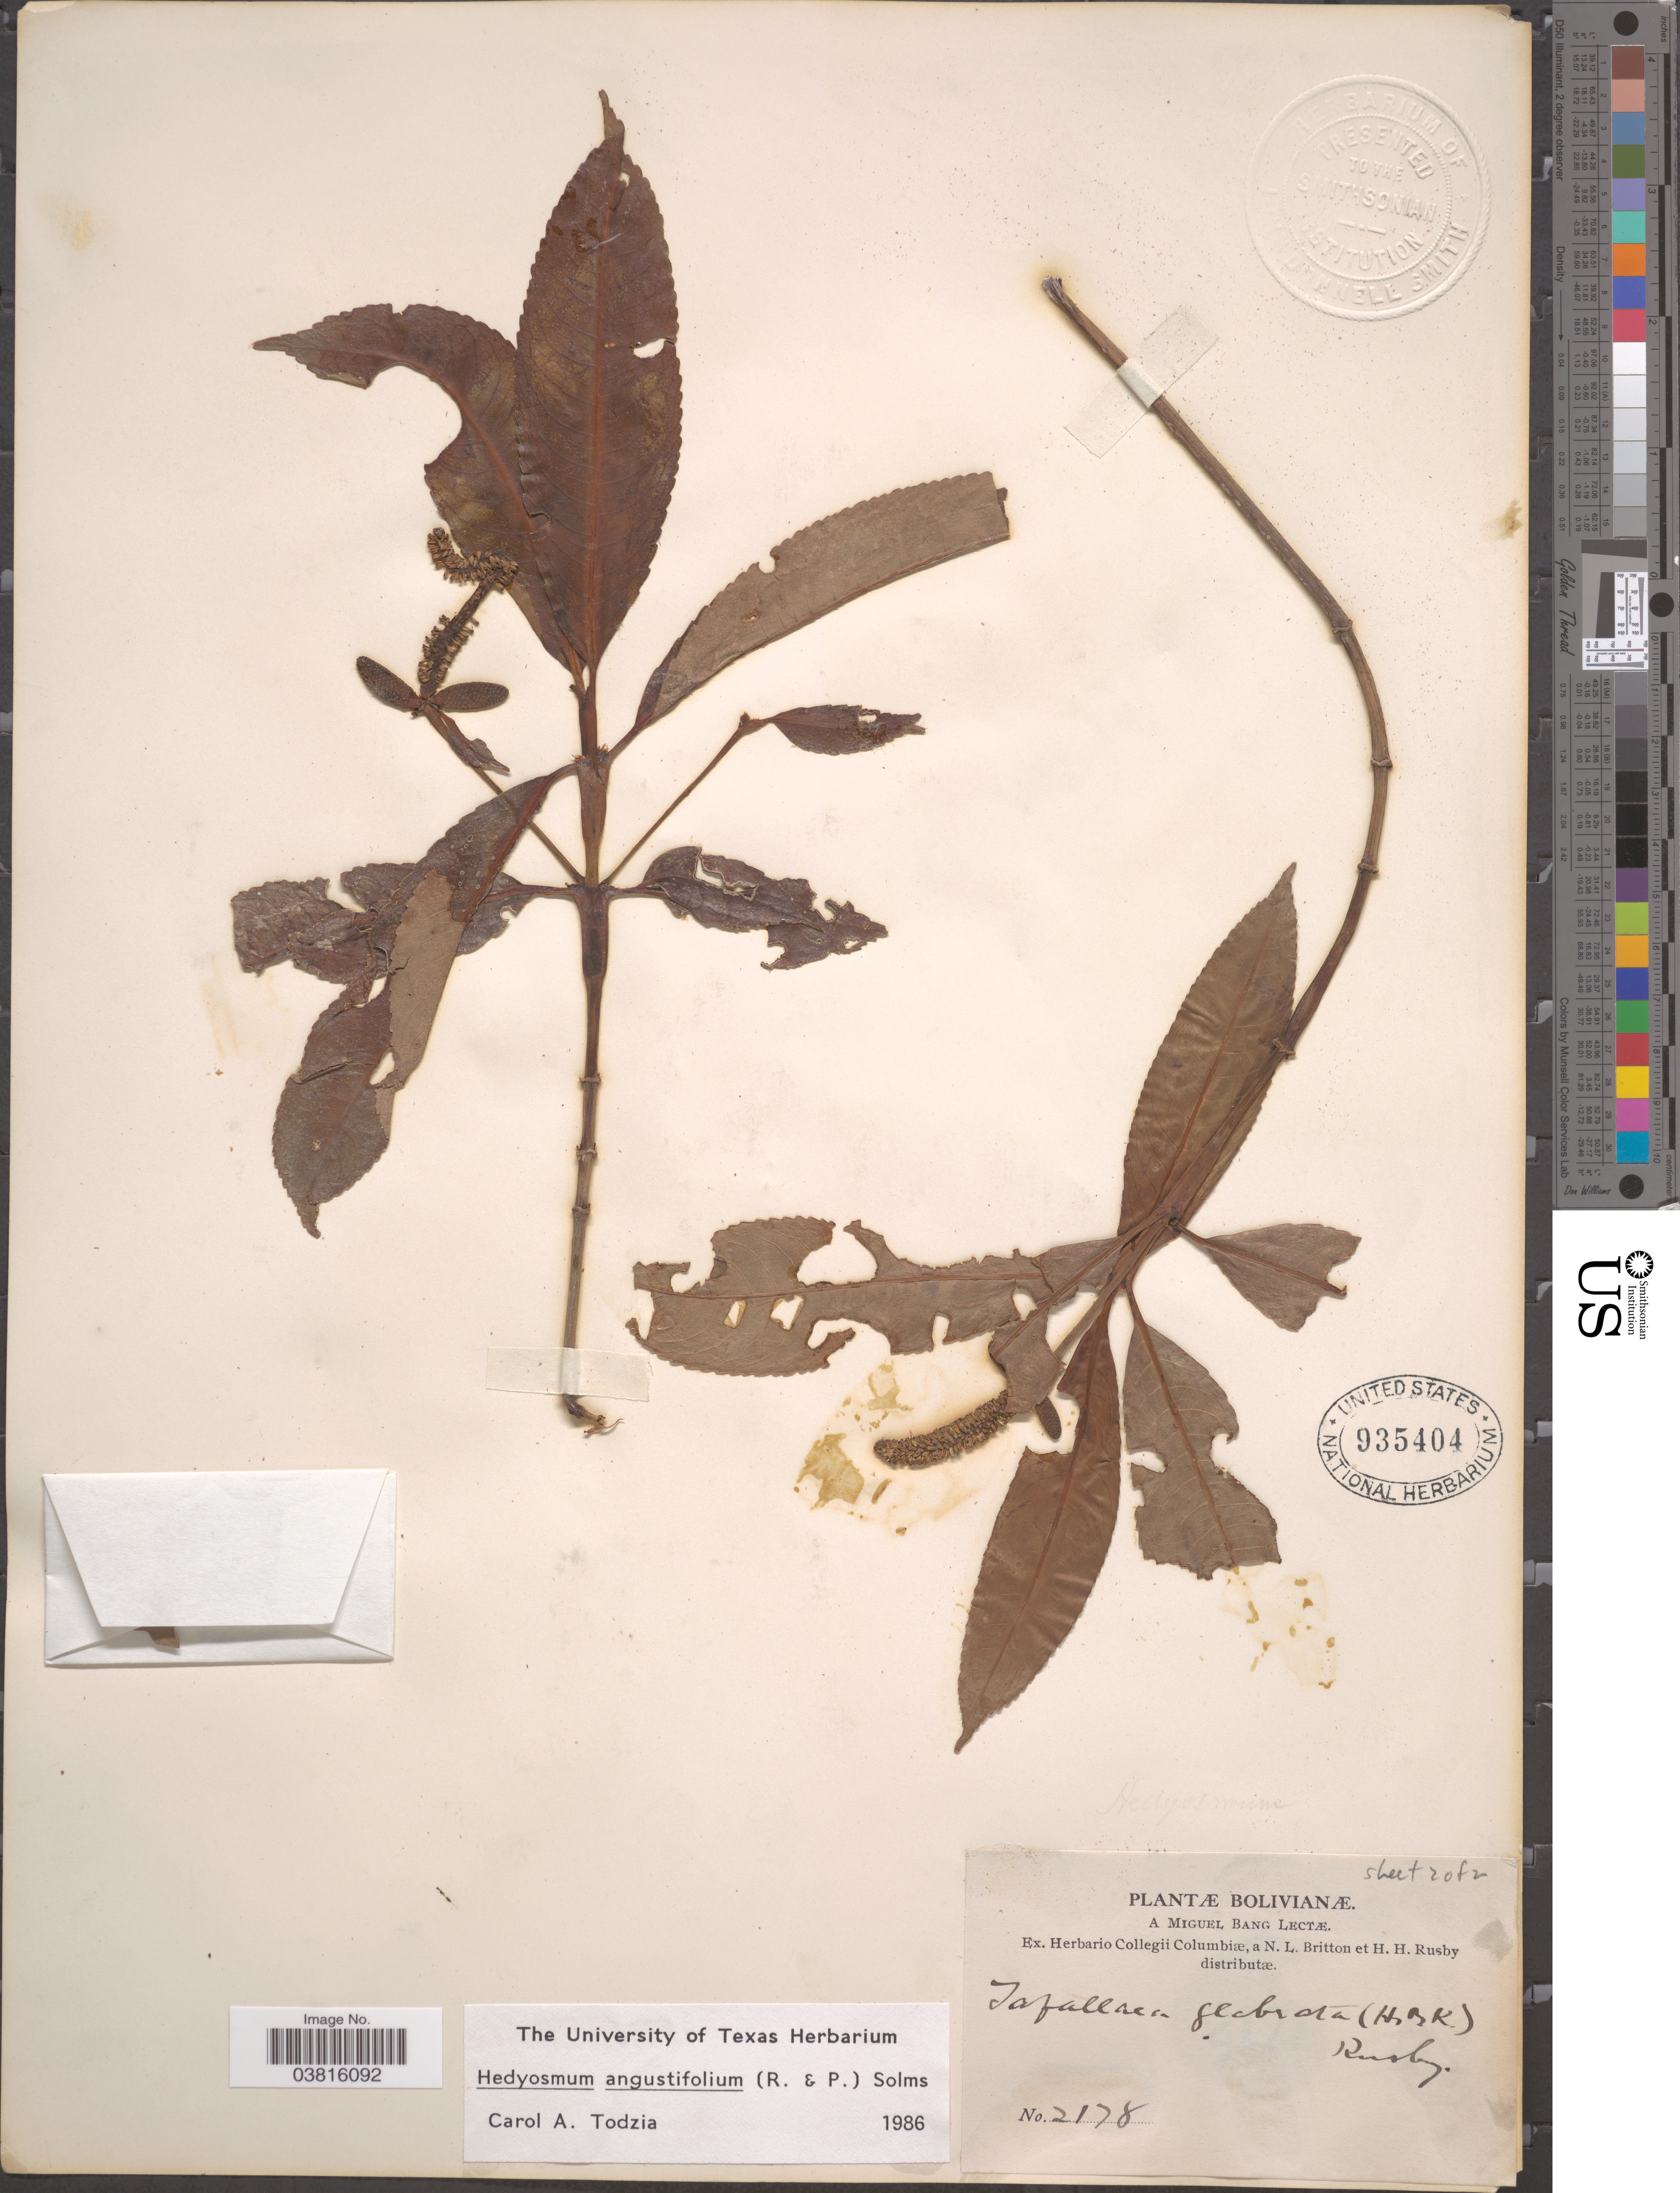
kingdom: Plantae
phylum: Tracheophyta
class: Magnoliopsida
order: Chloranthales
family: Chloranthaceae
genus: Hedyosmum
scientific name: Hedyosmum angustifolium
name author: Solms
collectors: M. Bang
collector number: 2178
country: Bolivia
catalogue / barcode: US 935404